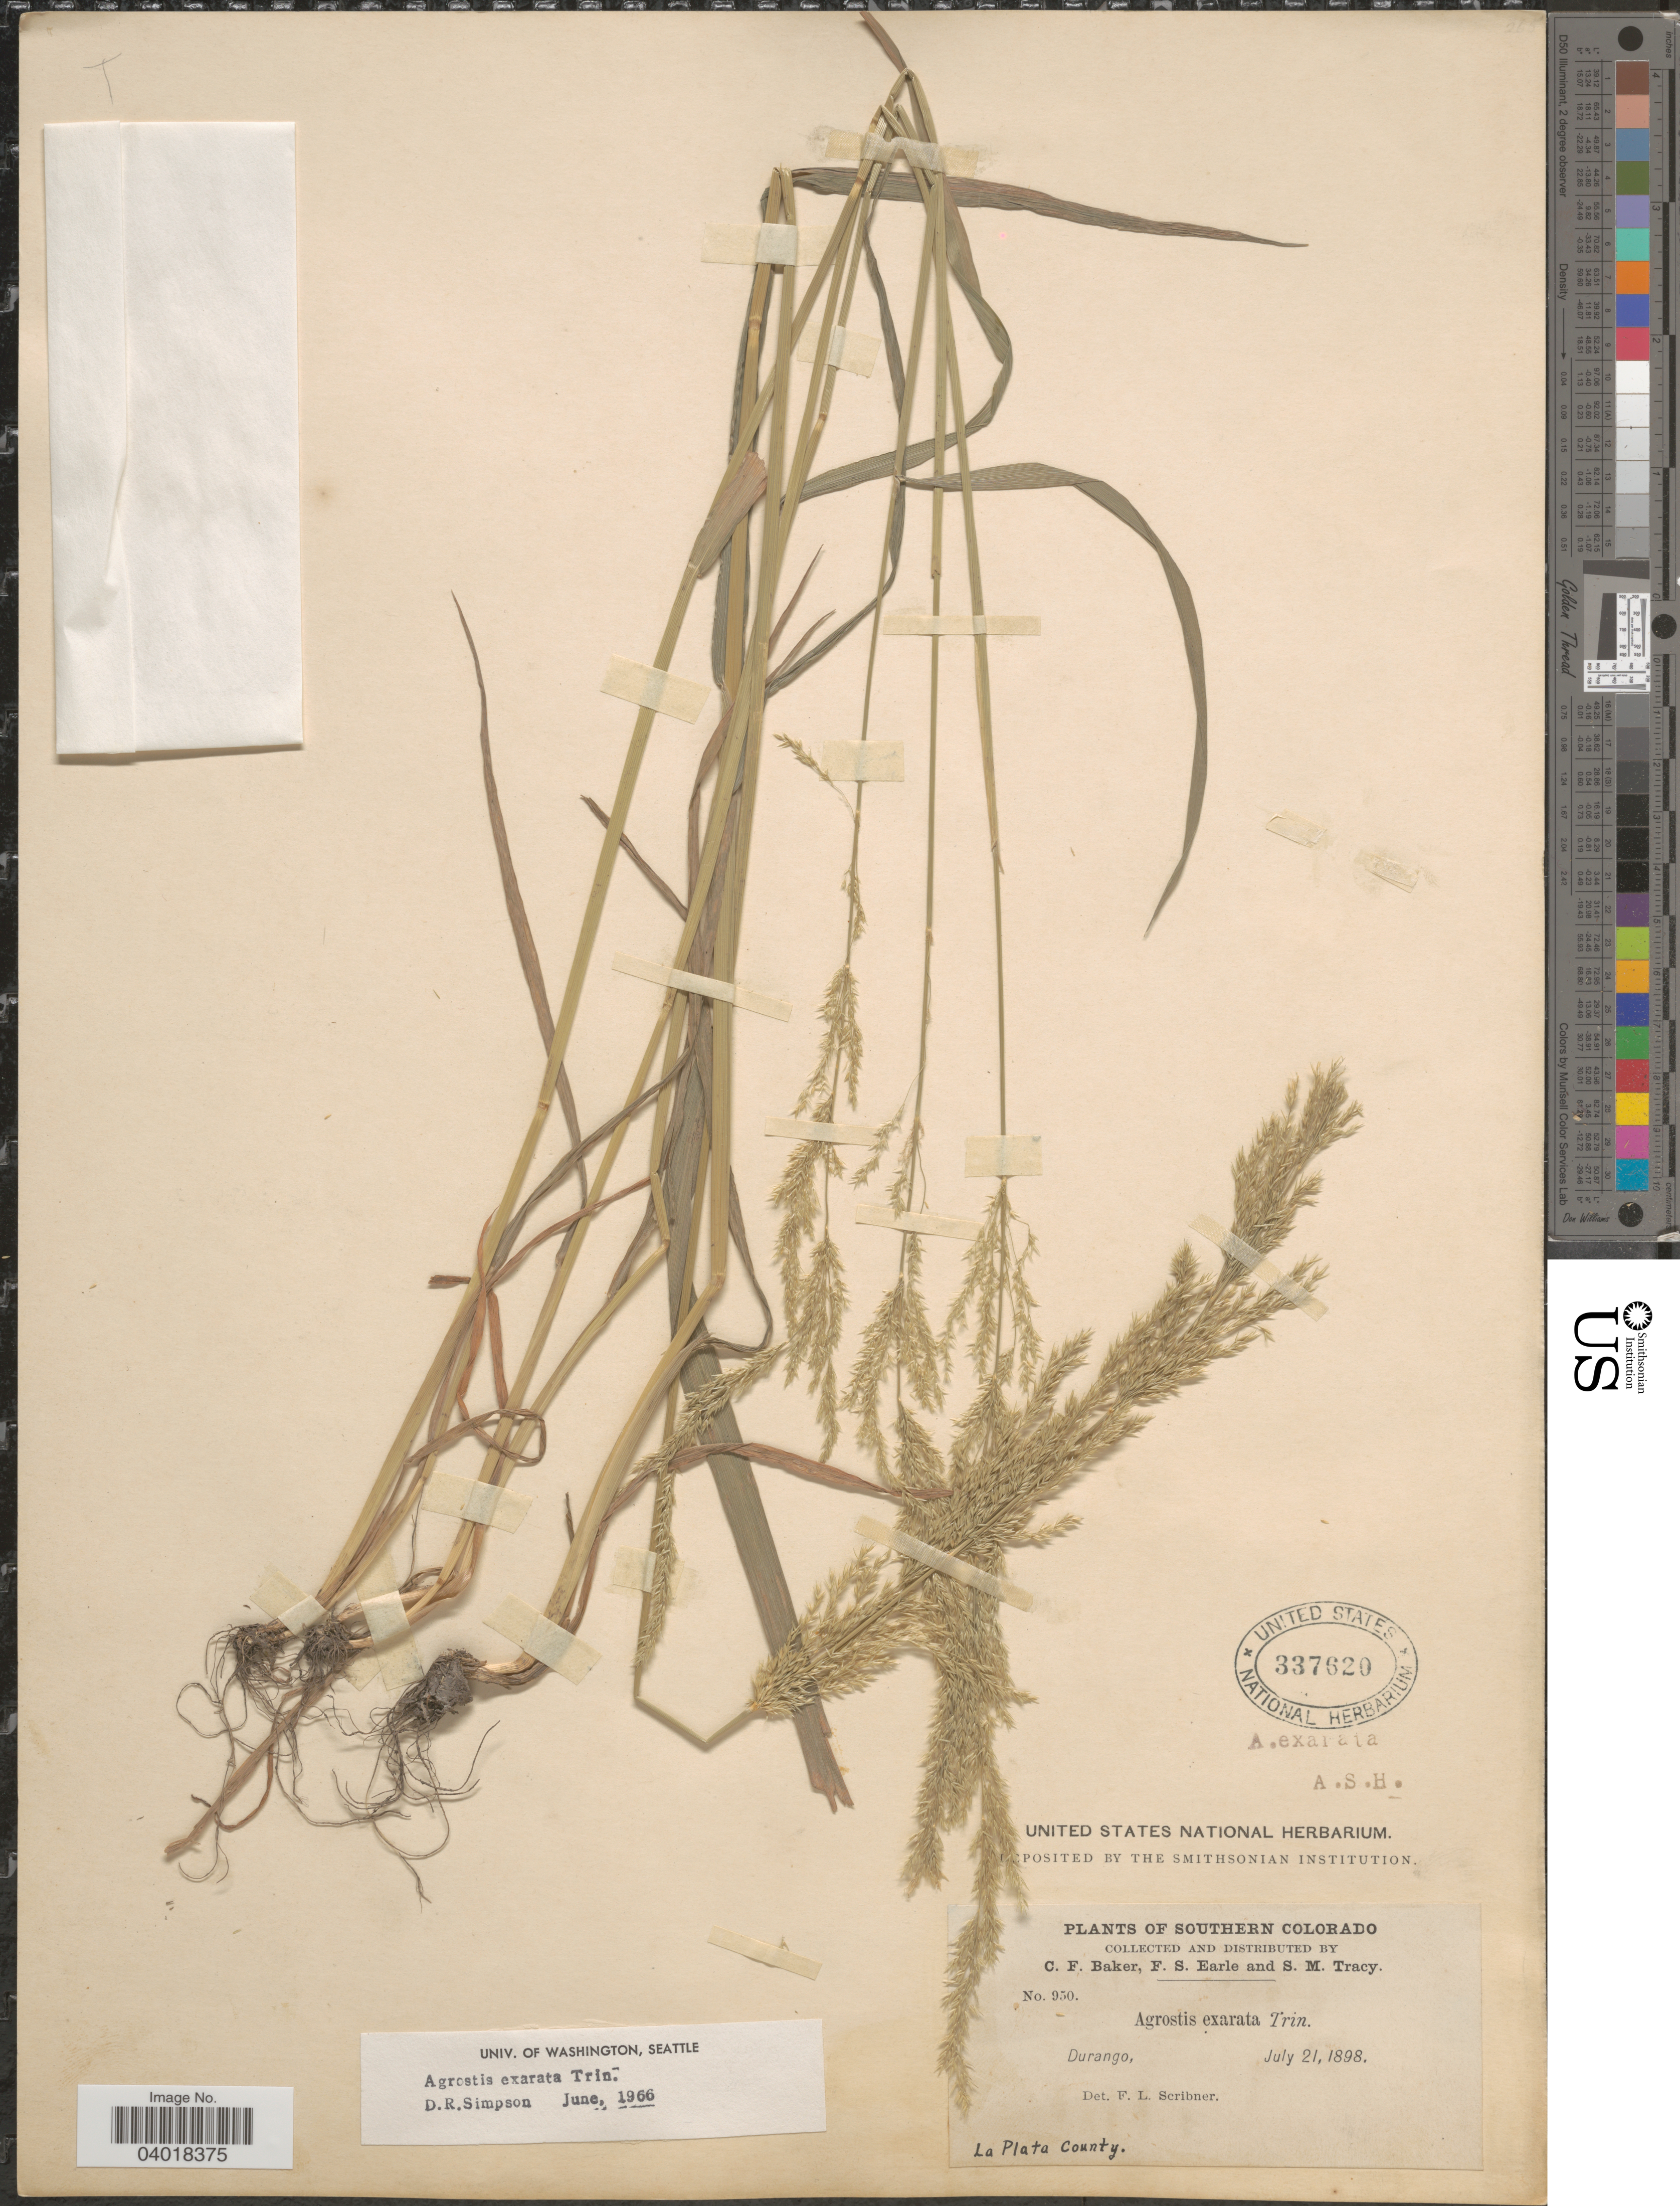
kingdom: Plantae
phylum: Tracheophyta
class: Liliopsida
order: Poales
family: Poaceae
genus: Agrostis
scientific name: Agrostis exarata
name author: Trin.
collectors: C. F. Baker, F. S. Earle & S. M. Tracy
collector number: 950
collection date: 1898-07-21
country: United States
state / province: Colorado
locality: Southern Colorado. Durango. La Plata County.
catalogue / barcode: US 337620